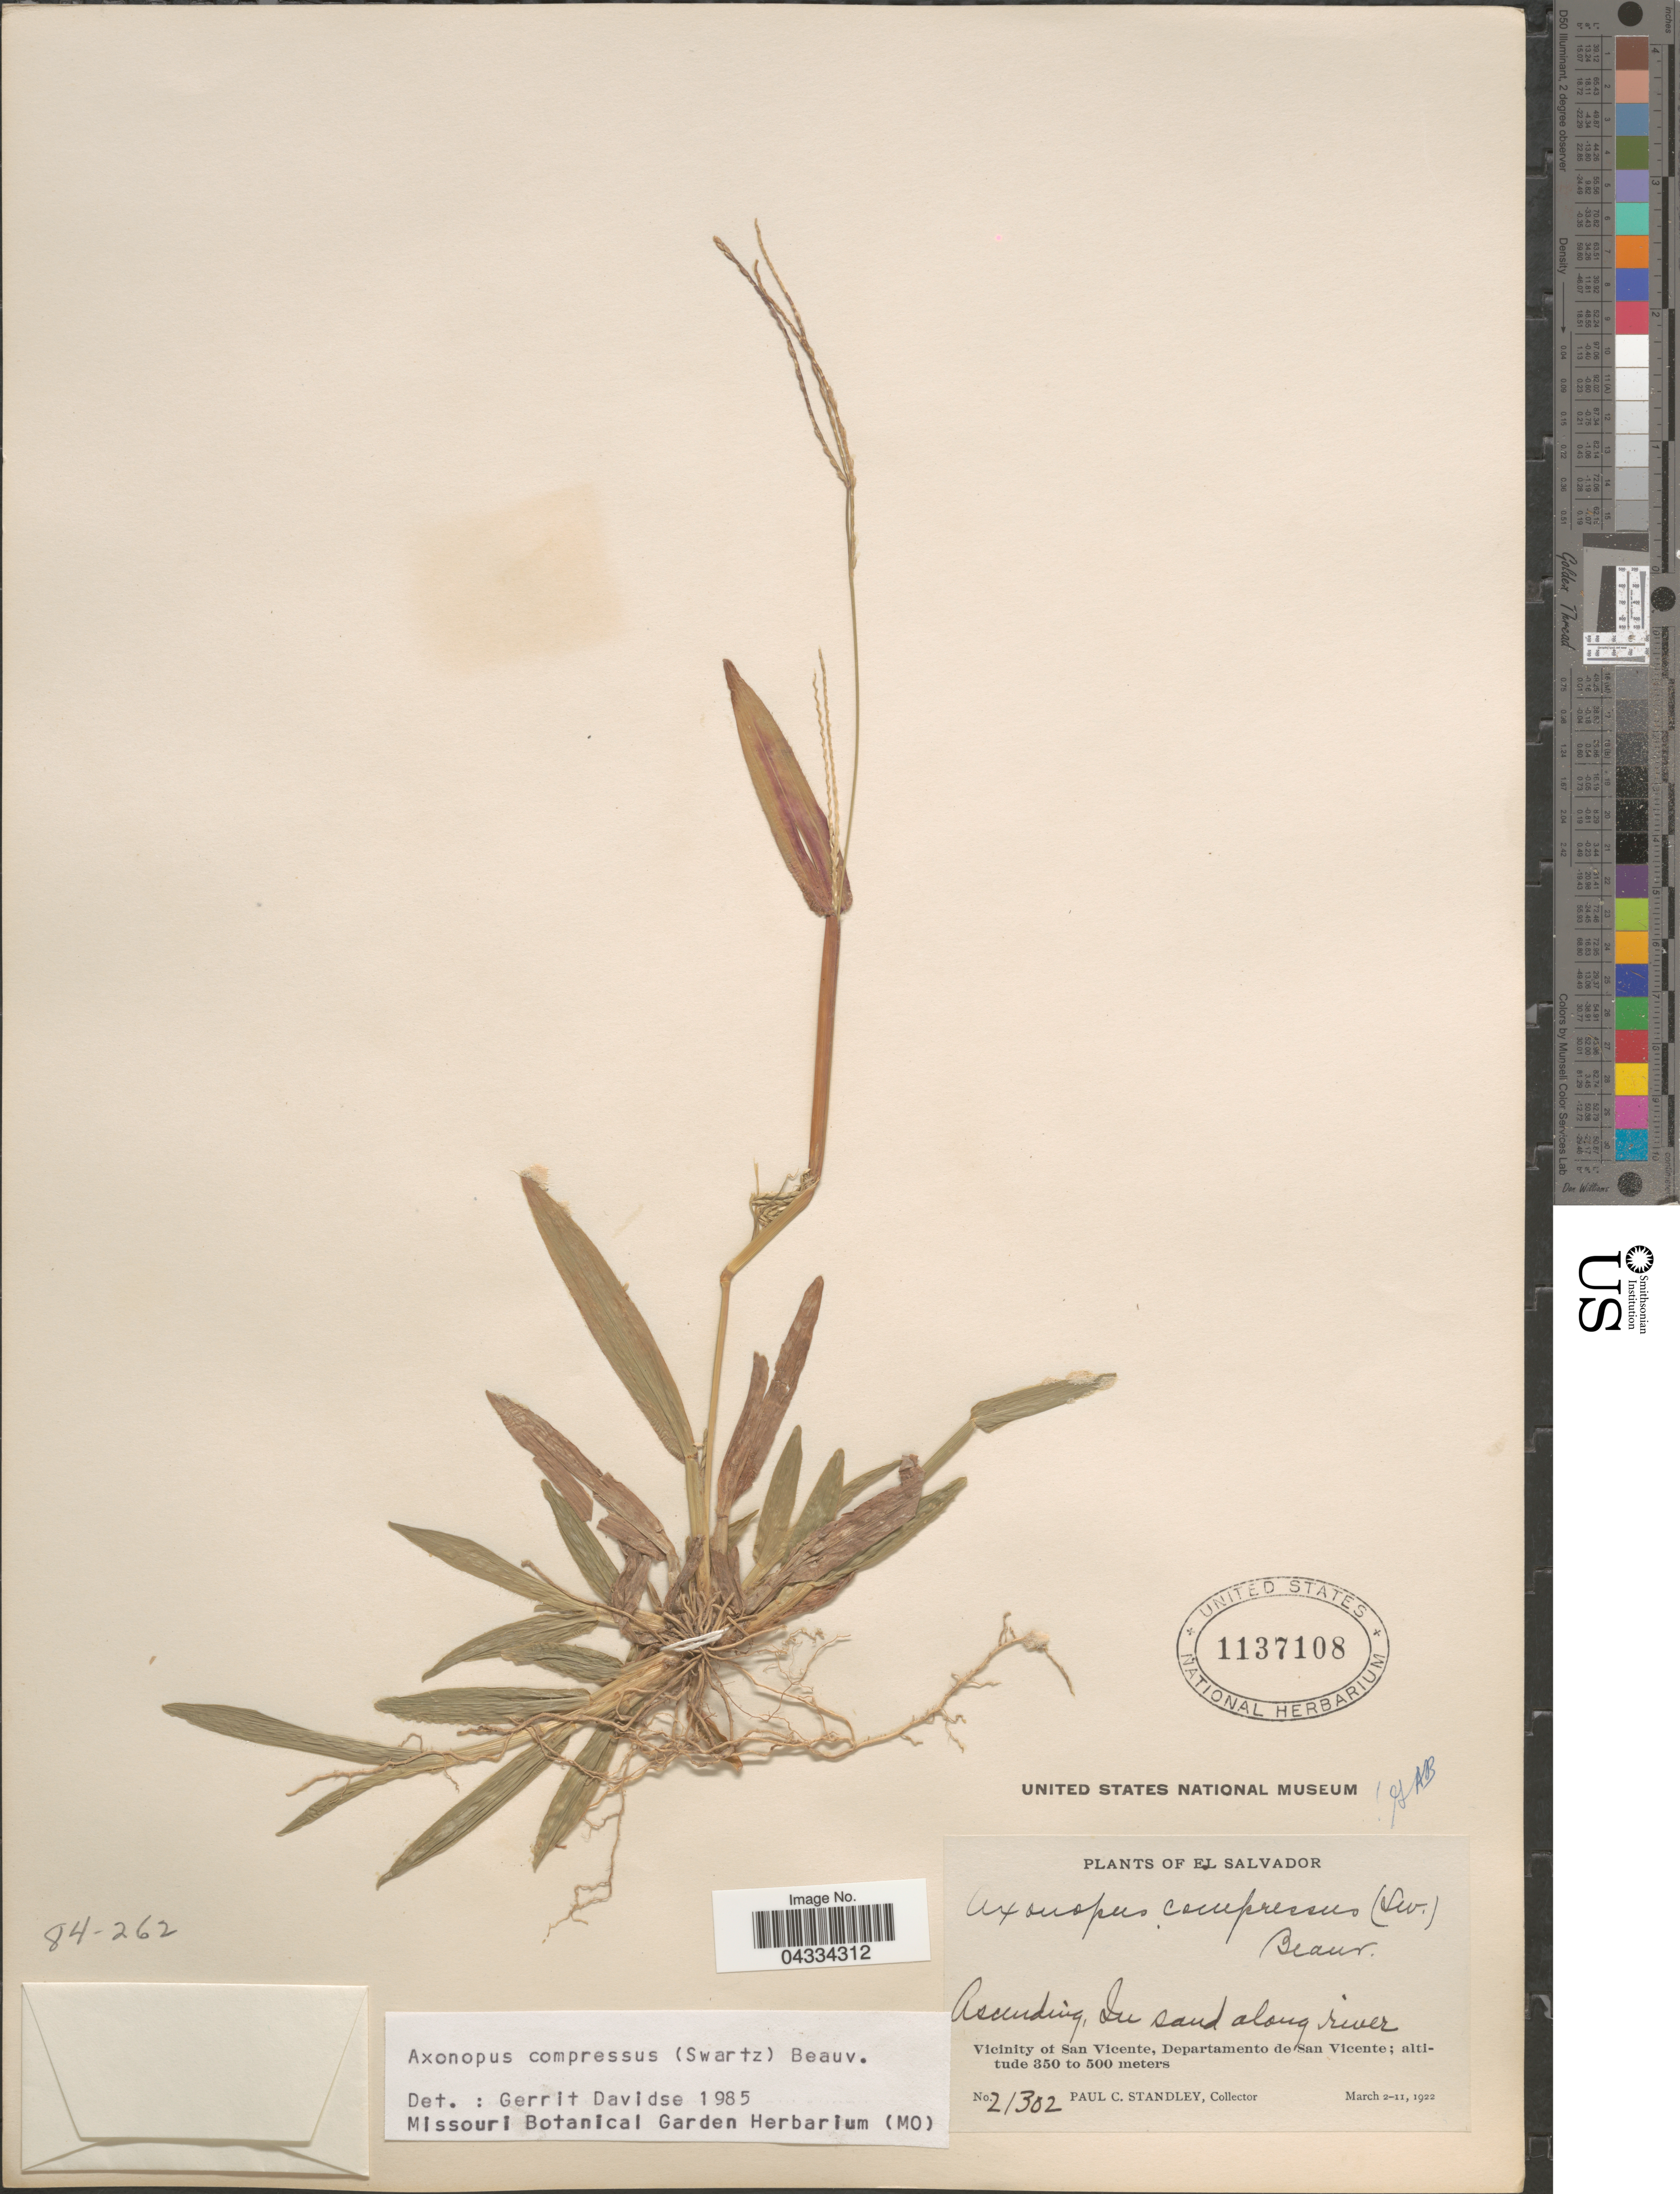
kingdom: Plantae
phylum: Tracheophyta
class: Liliopsida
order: Poales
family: Poaceae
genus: Axonopus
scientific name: Axonopus compressus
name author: (Sw.) P. Beauv.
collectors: P. C. Standley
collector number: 21302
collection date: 1922-03-02/1922-03-11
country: El Salvador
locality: Vicinity of San Vicente, Departamento de San Vicente.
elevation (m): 350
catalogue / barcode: US 1137108